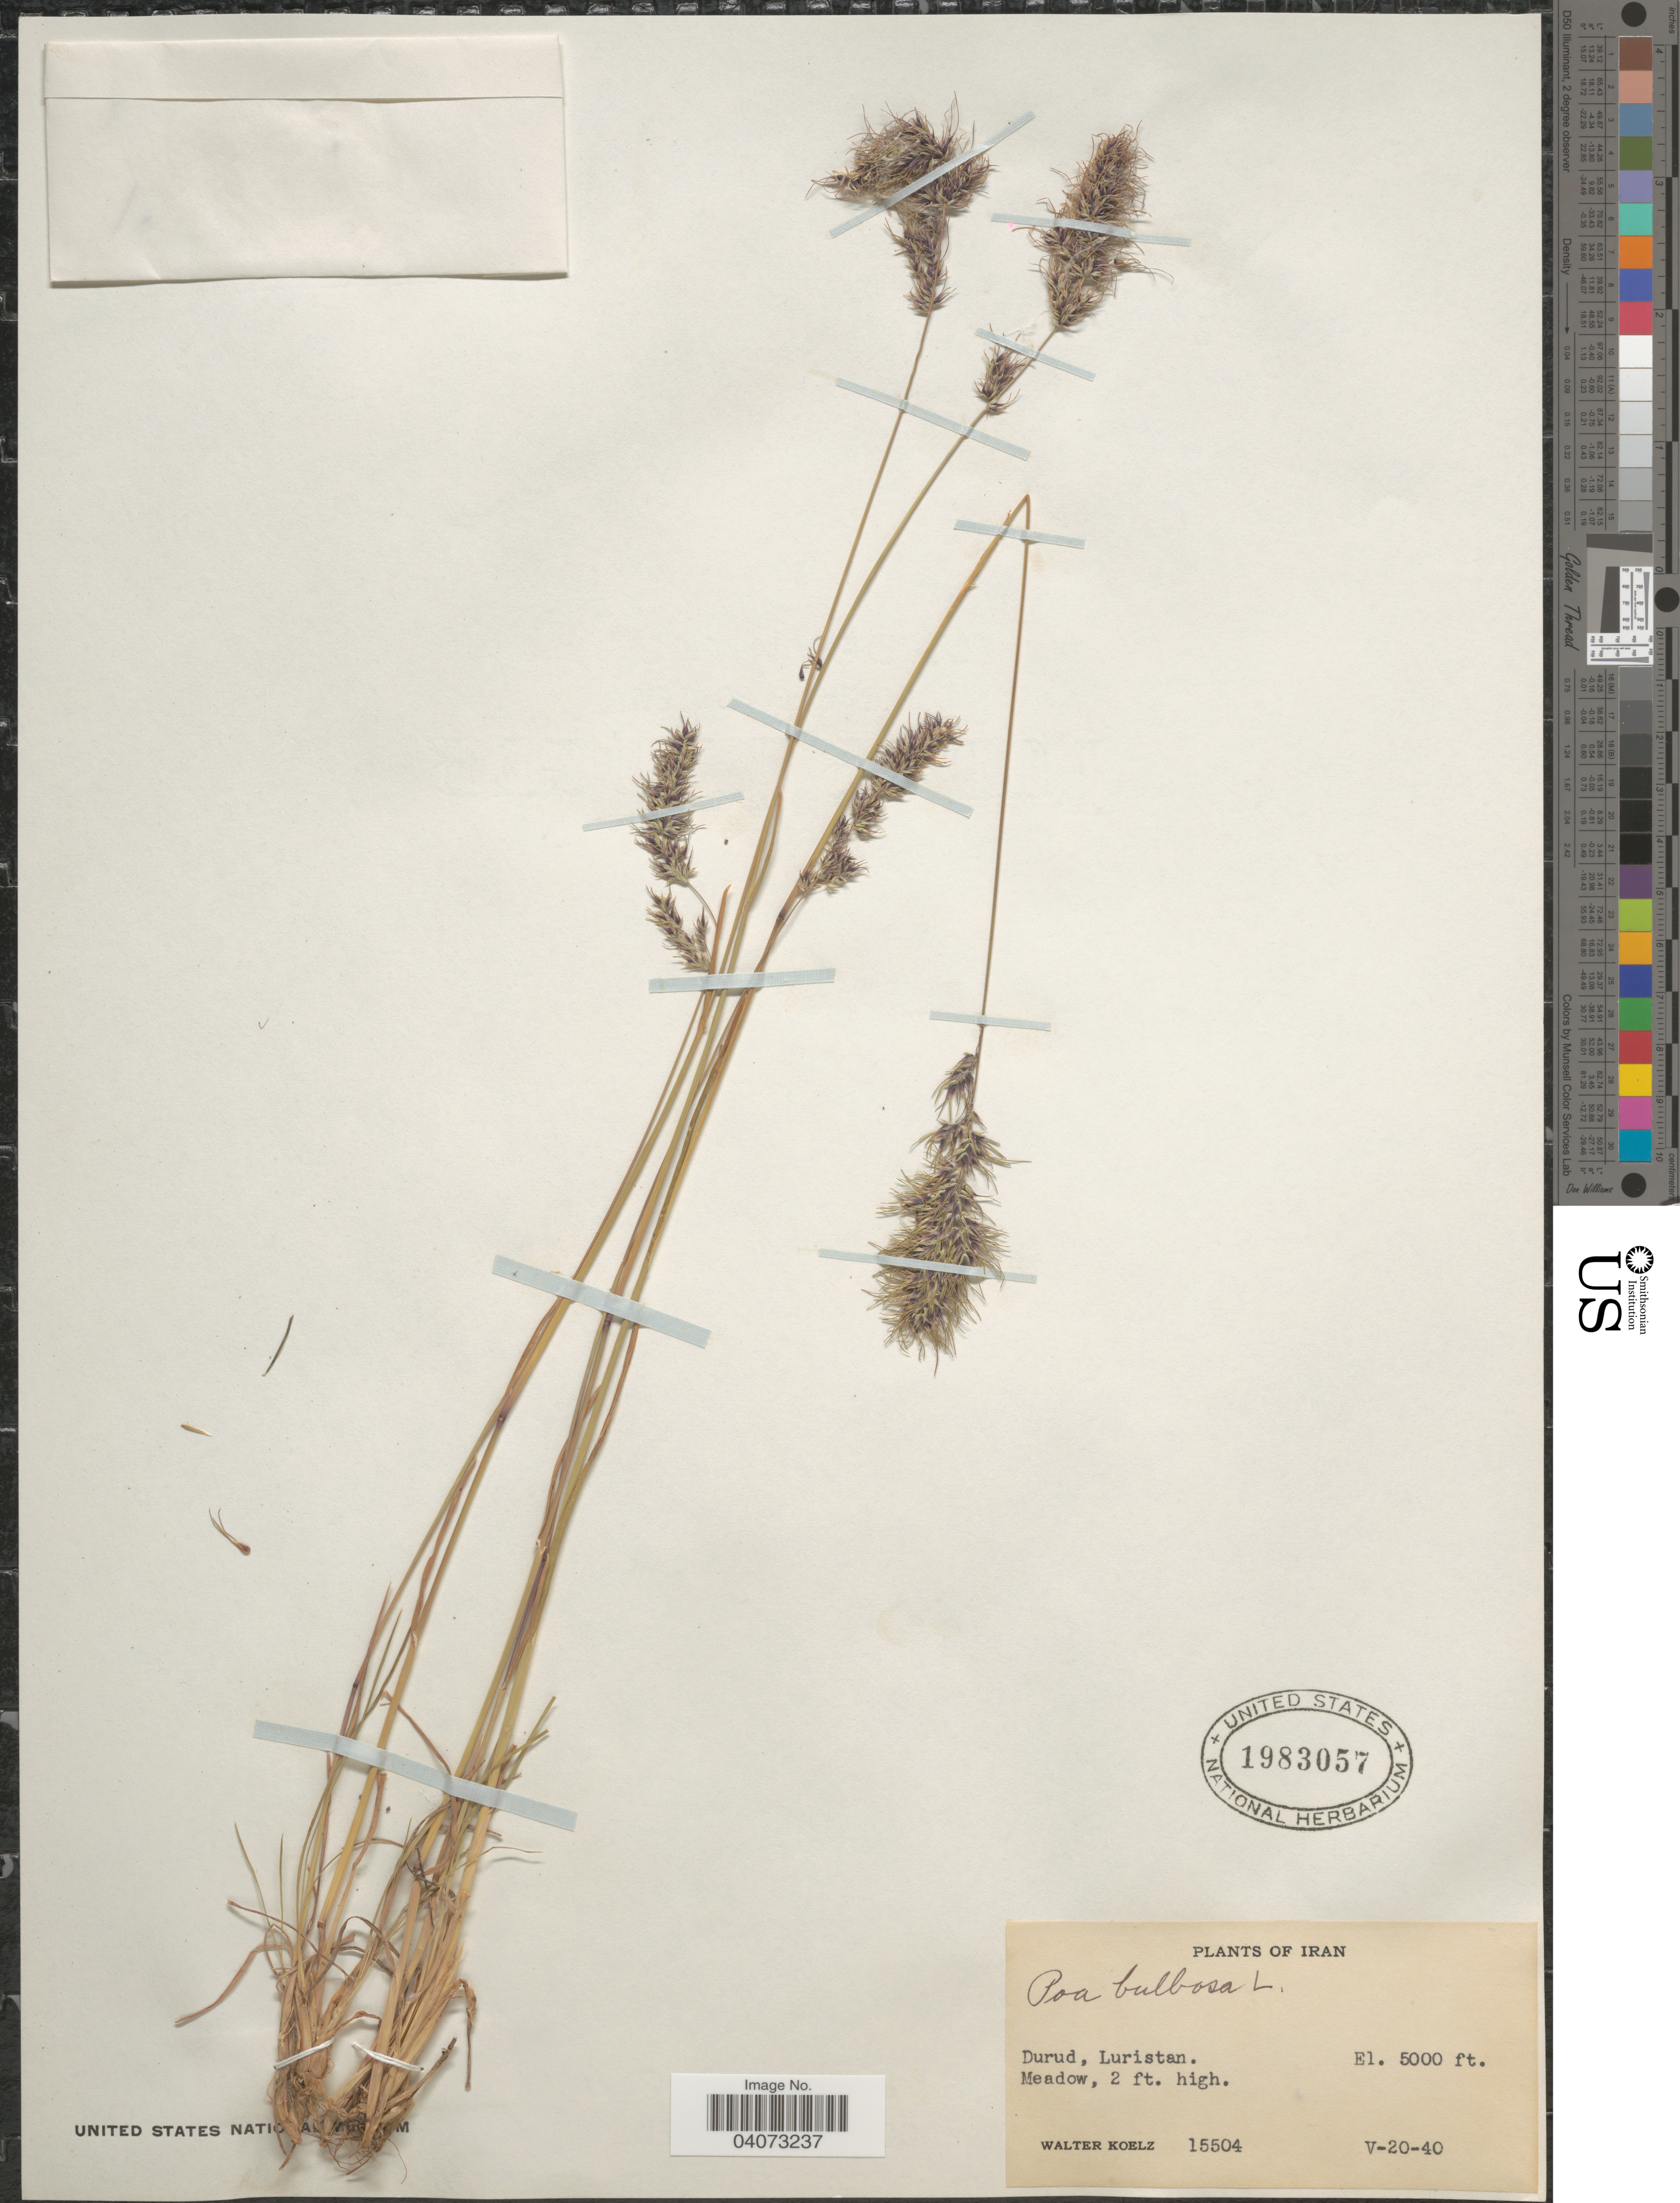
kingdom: Plantae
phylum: Tracheophyta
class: Liliopsida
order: Poales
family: Poaceae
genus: Poa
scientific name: Poa sinaica subsp. reuteriana var. prolifera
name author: Soreng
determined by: Soreng, Robert J., Research Associate (BOT), Smithsonian Institution - National Museum of Natural History (UNITED STATES)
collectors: W. N. Koelz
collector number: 15504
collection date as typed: Transcribed d/m/y: 20/5/40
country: Iran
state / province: Lorestan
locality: Durud, Luristan.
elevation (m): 1524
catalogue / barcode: US 1983057